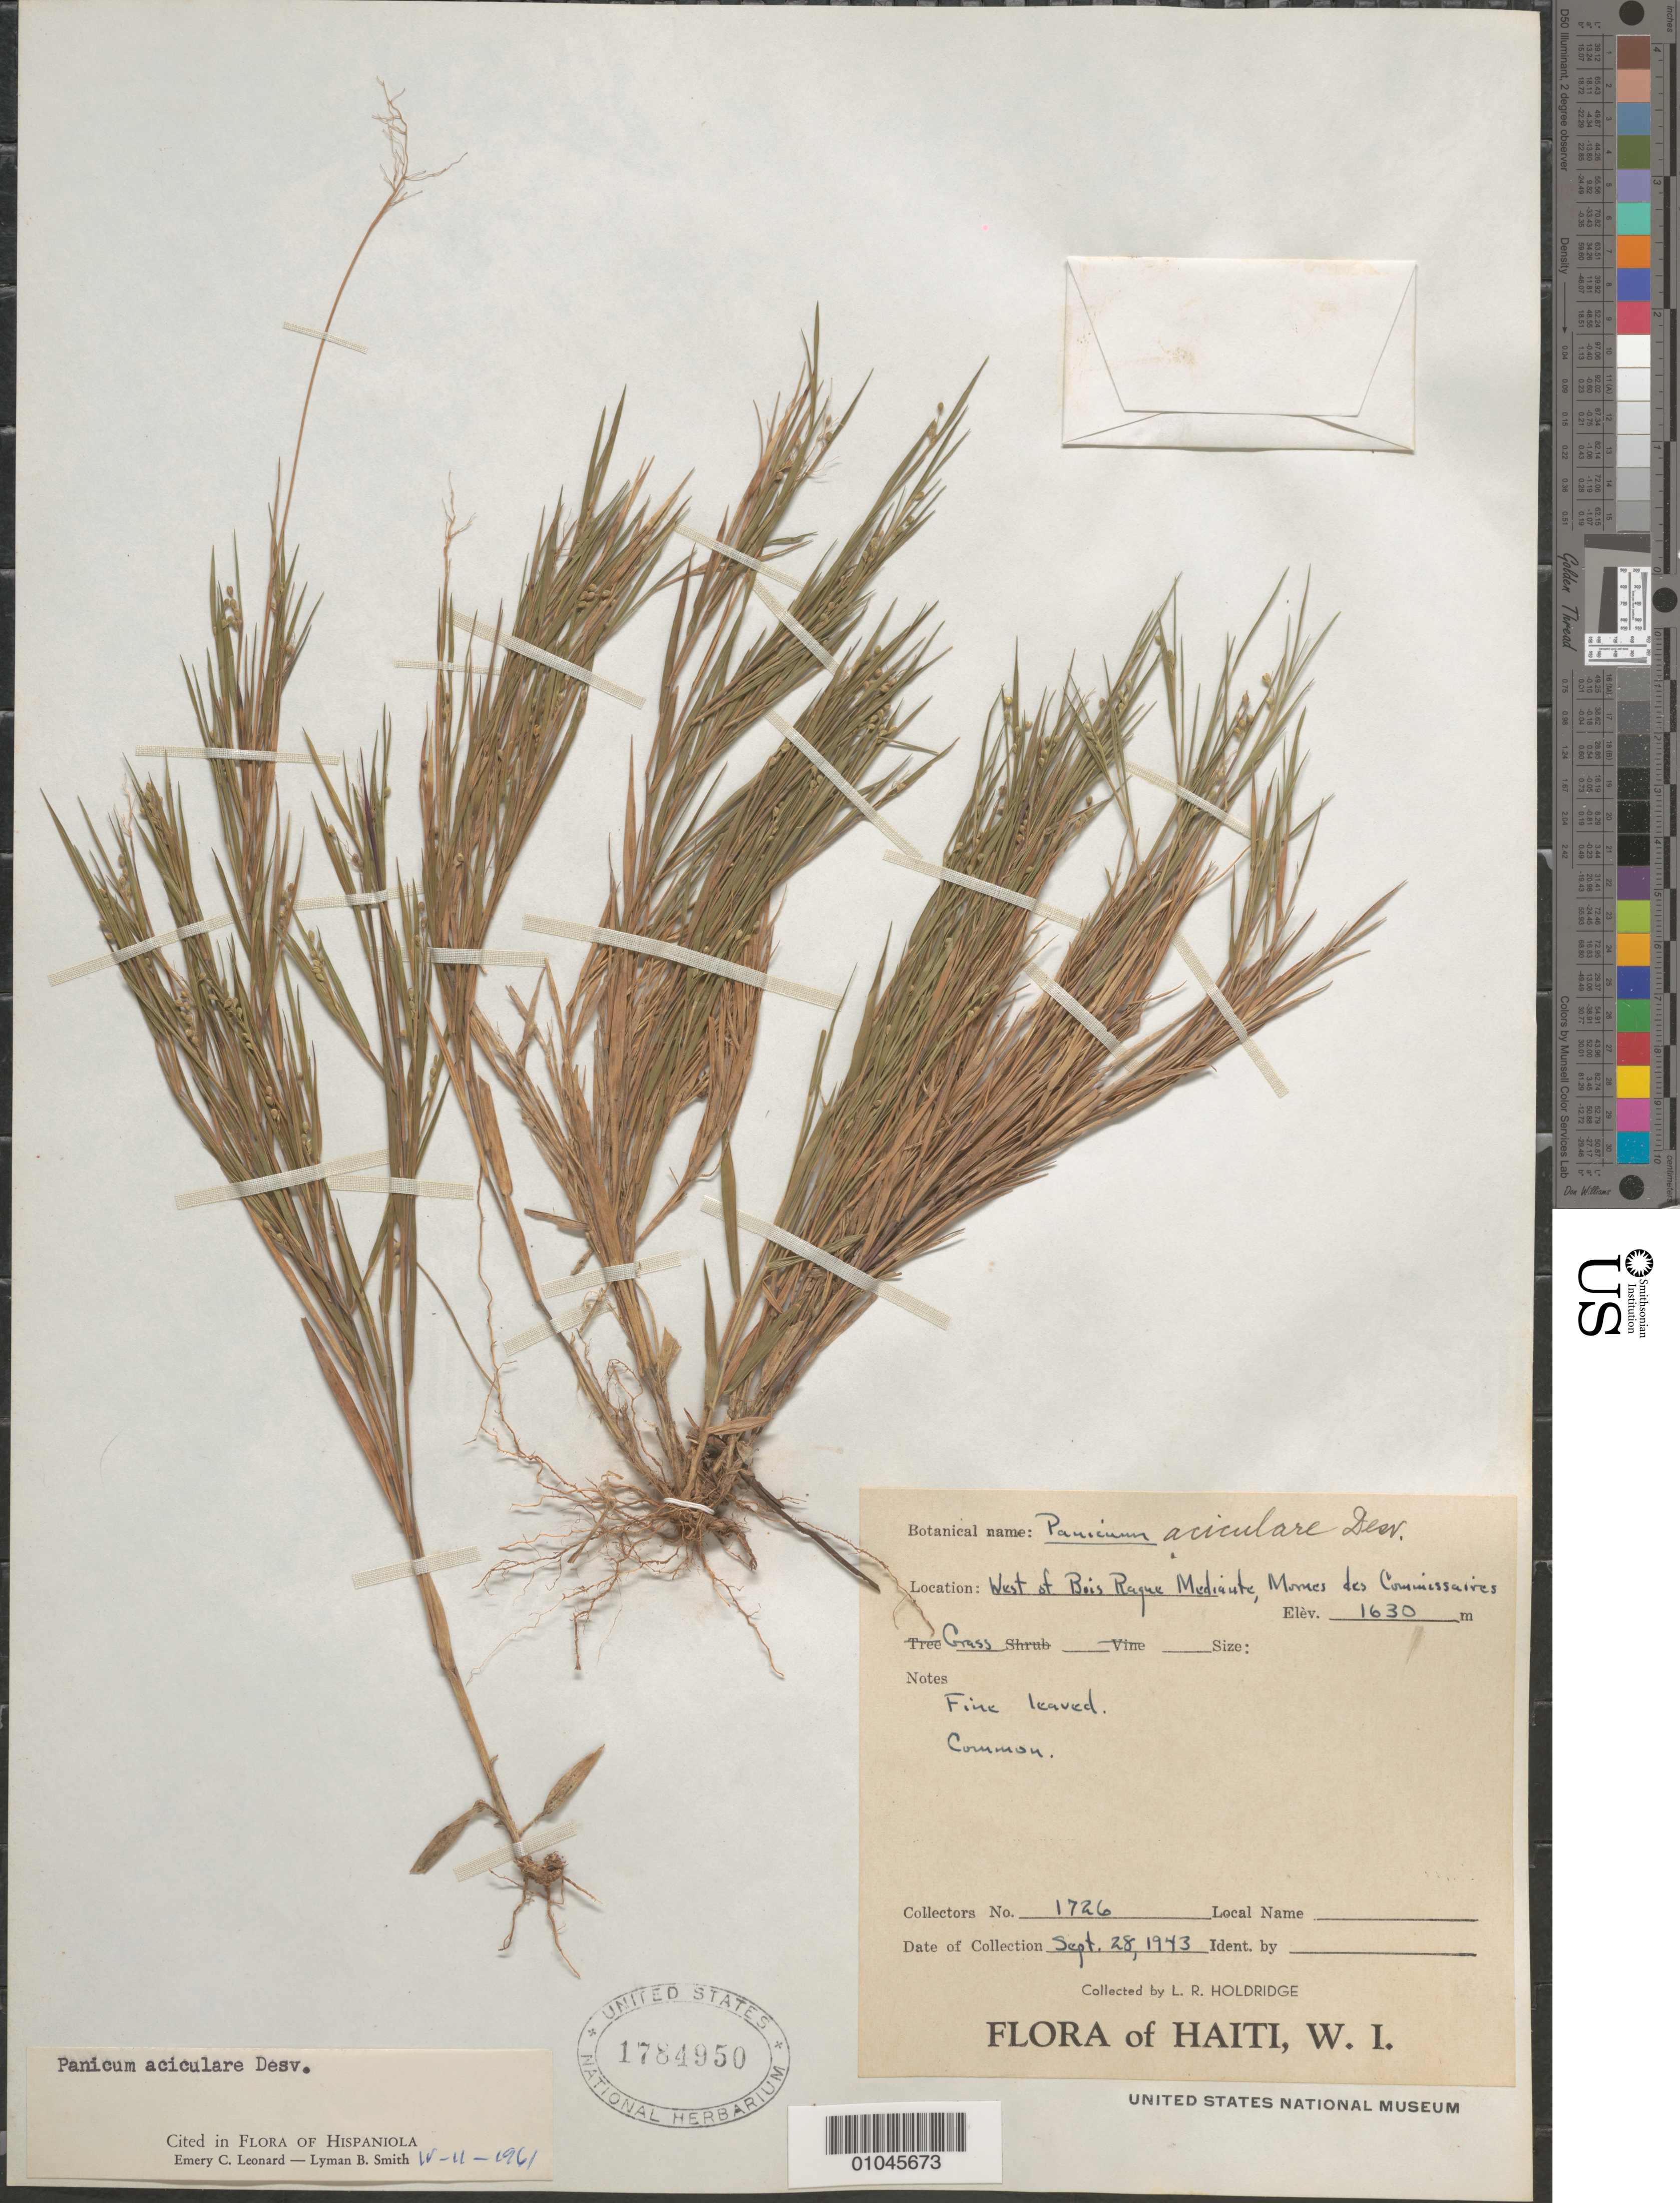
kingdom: Plantae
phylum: Tracheophyta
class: Liliopsida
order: Poales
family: Poaceae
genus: Panicum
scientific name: Panicum aciculare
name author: Desv. ex Poir.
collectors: L. Holdridge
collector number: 1726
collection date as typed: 28 Sep 1943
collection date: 1943-09-28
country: Haiti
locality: W of Bois Raque Mediaute, Mornes de Commissaires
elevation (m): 1630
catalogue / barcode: US 1784950